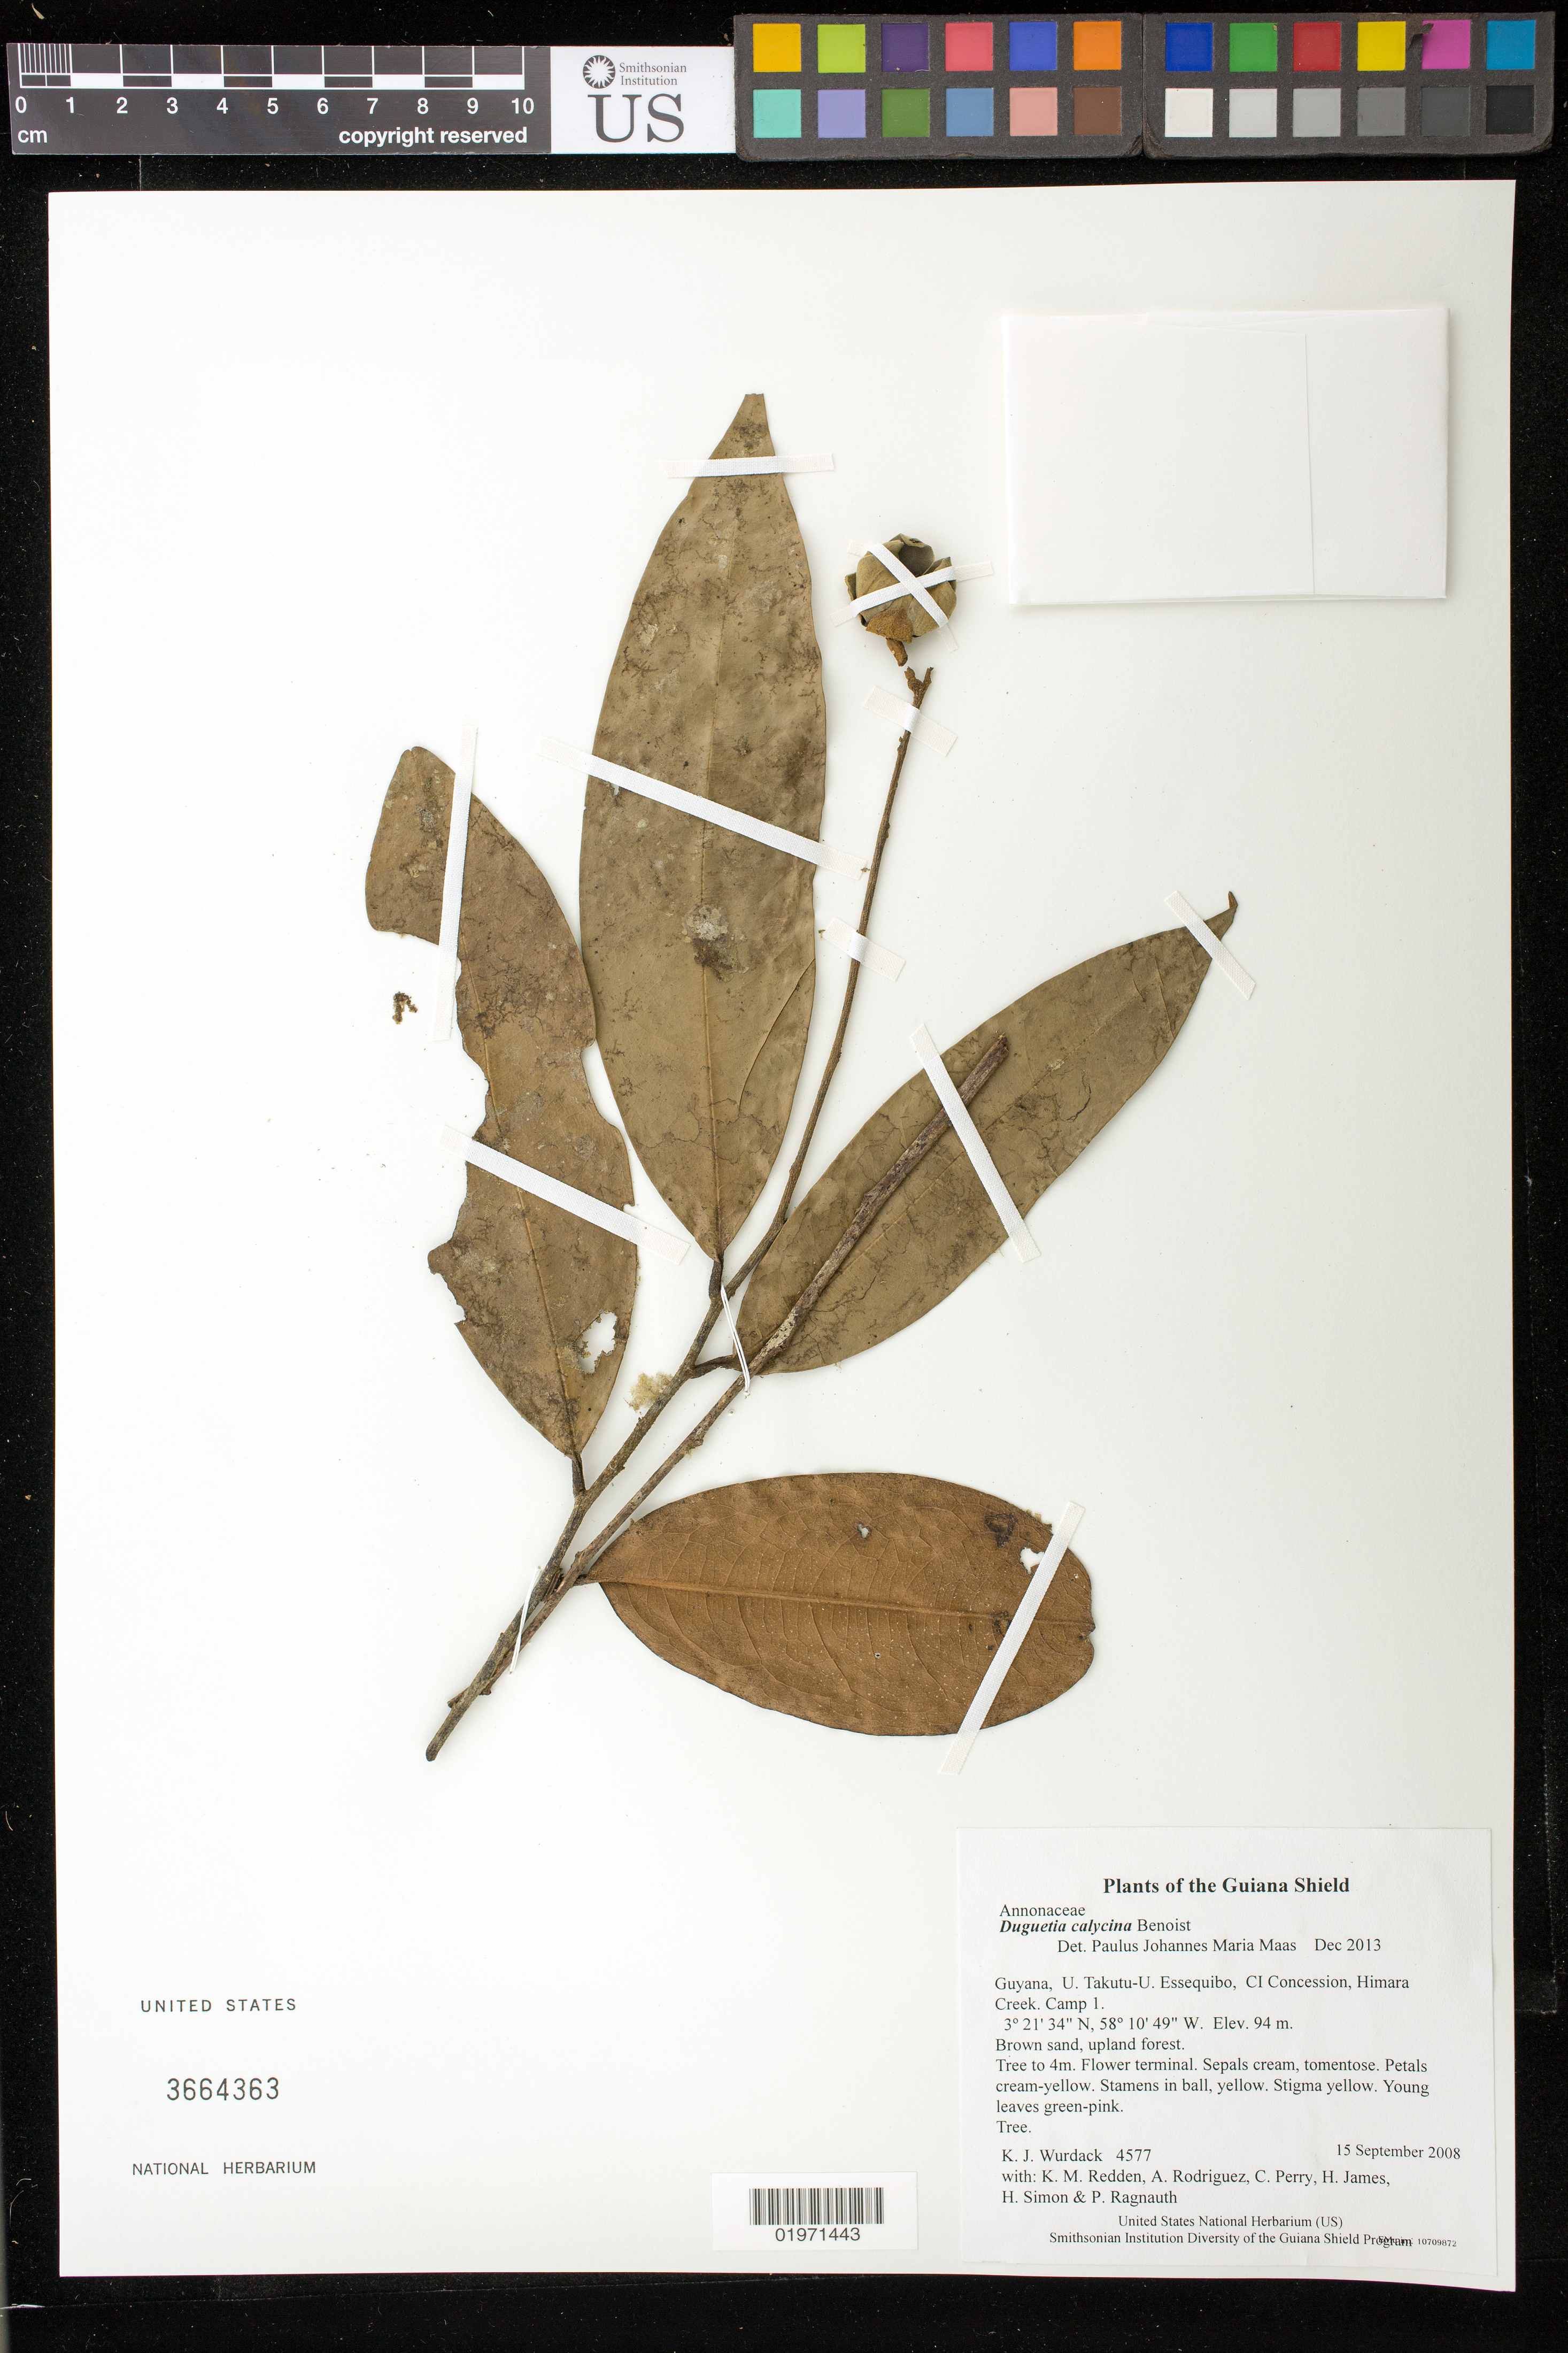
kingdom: Plantae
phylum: Tracheophyta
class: Magnoliopsida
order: Magnoliales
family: Annonaceae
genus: Duguetia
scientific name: Duguetia calycina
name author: Benoist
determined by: Maas, Paul J. M.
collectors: K. Wurdack, K. M. Redden, A. Rodriguez, C. Perry, H. James, H. Simon & P. Ragnauth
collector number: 4577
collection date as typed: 15 September 2008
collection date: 2008-09-15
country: Guyana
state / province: U. Takutu-U. Essequibo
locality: CI Concession, Himara Creek. Camp 1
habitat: Brown sand, upland forest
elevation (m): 94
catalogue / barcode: US 3664363